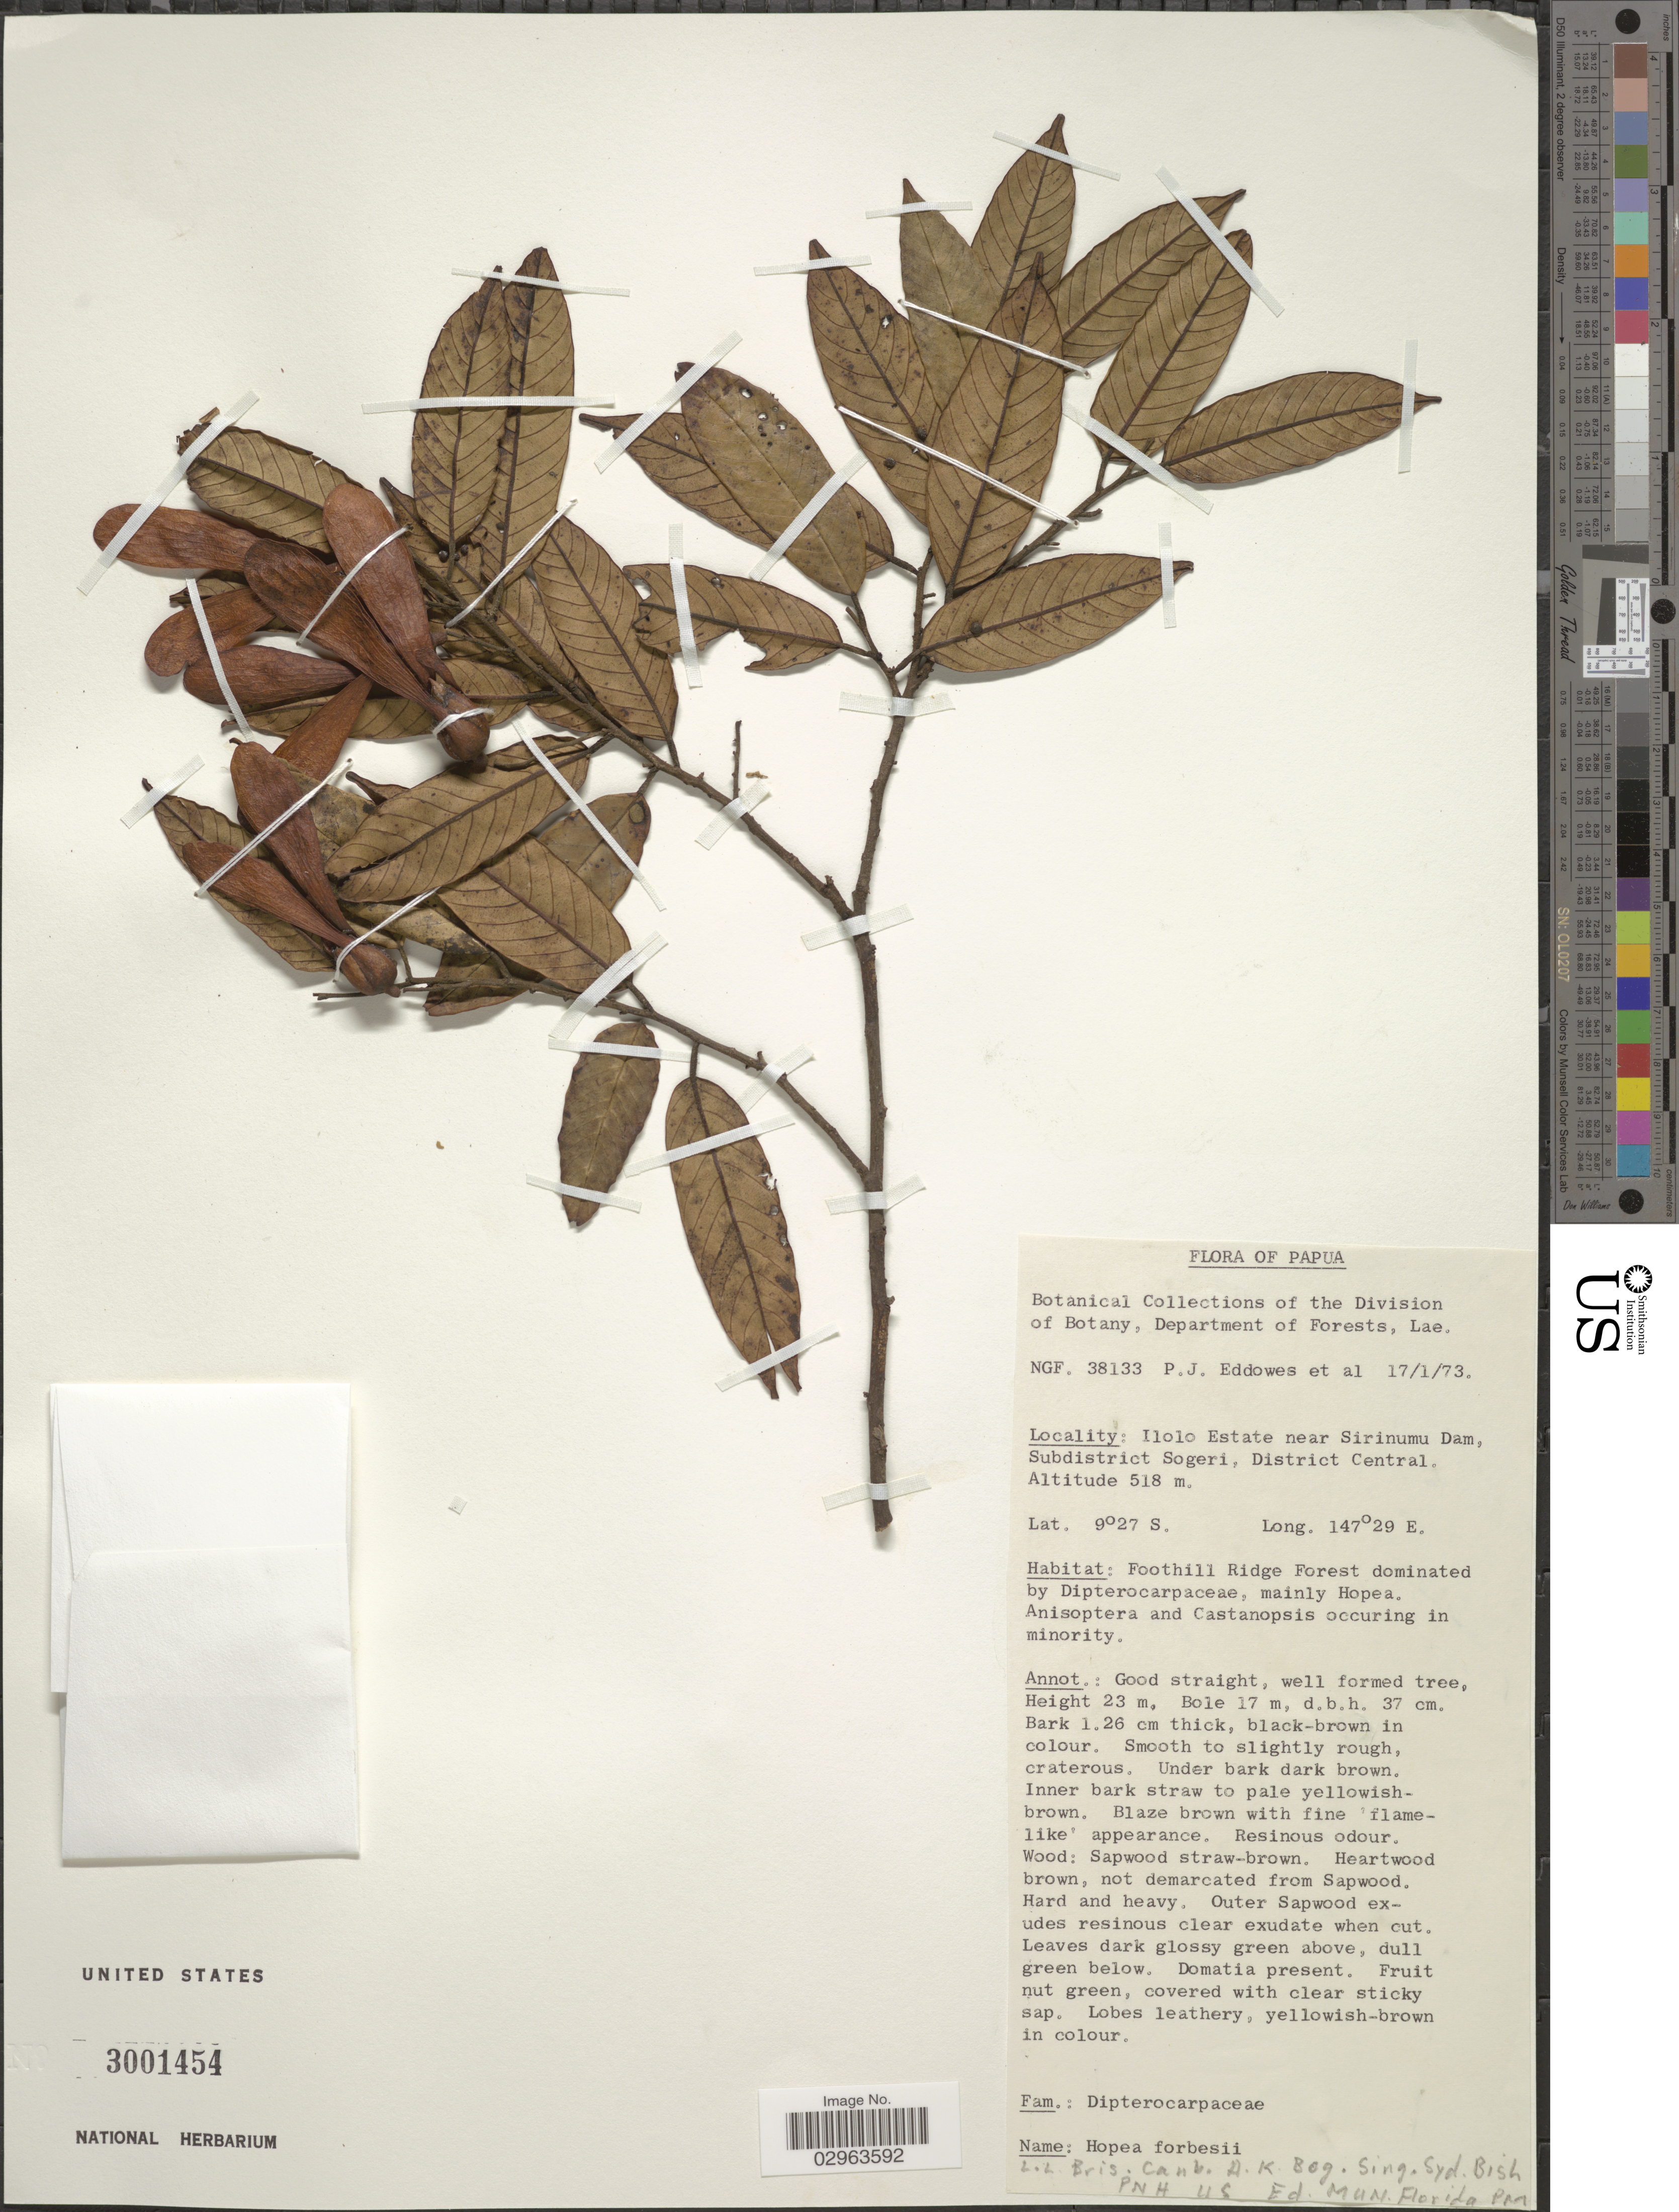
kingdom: Plantae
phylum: Tracheophyta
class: Magnoliopsida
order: Malvales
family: Dipterocarpaceae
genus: Hopea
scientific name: Hopea forbesii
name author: (Brandis) Slooten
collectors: P.J. Eddowes & et al.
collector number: NGF 38133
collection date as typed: Transcribed d/m/y: 17/1/73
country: Papua New Guinea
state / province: Central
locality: Papua. Ilolo Estate near Sirinumu Dam, Subdistrict Sogeri, District Central.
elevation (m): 518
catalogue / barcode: US 3001454